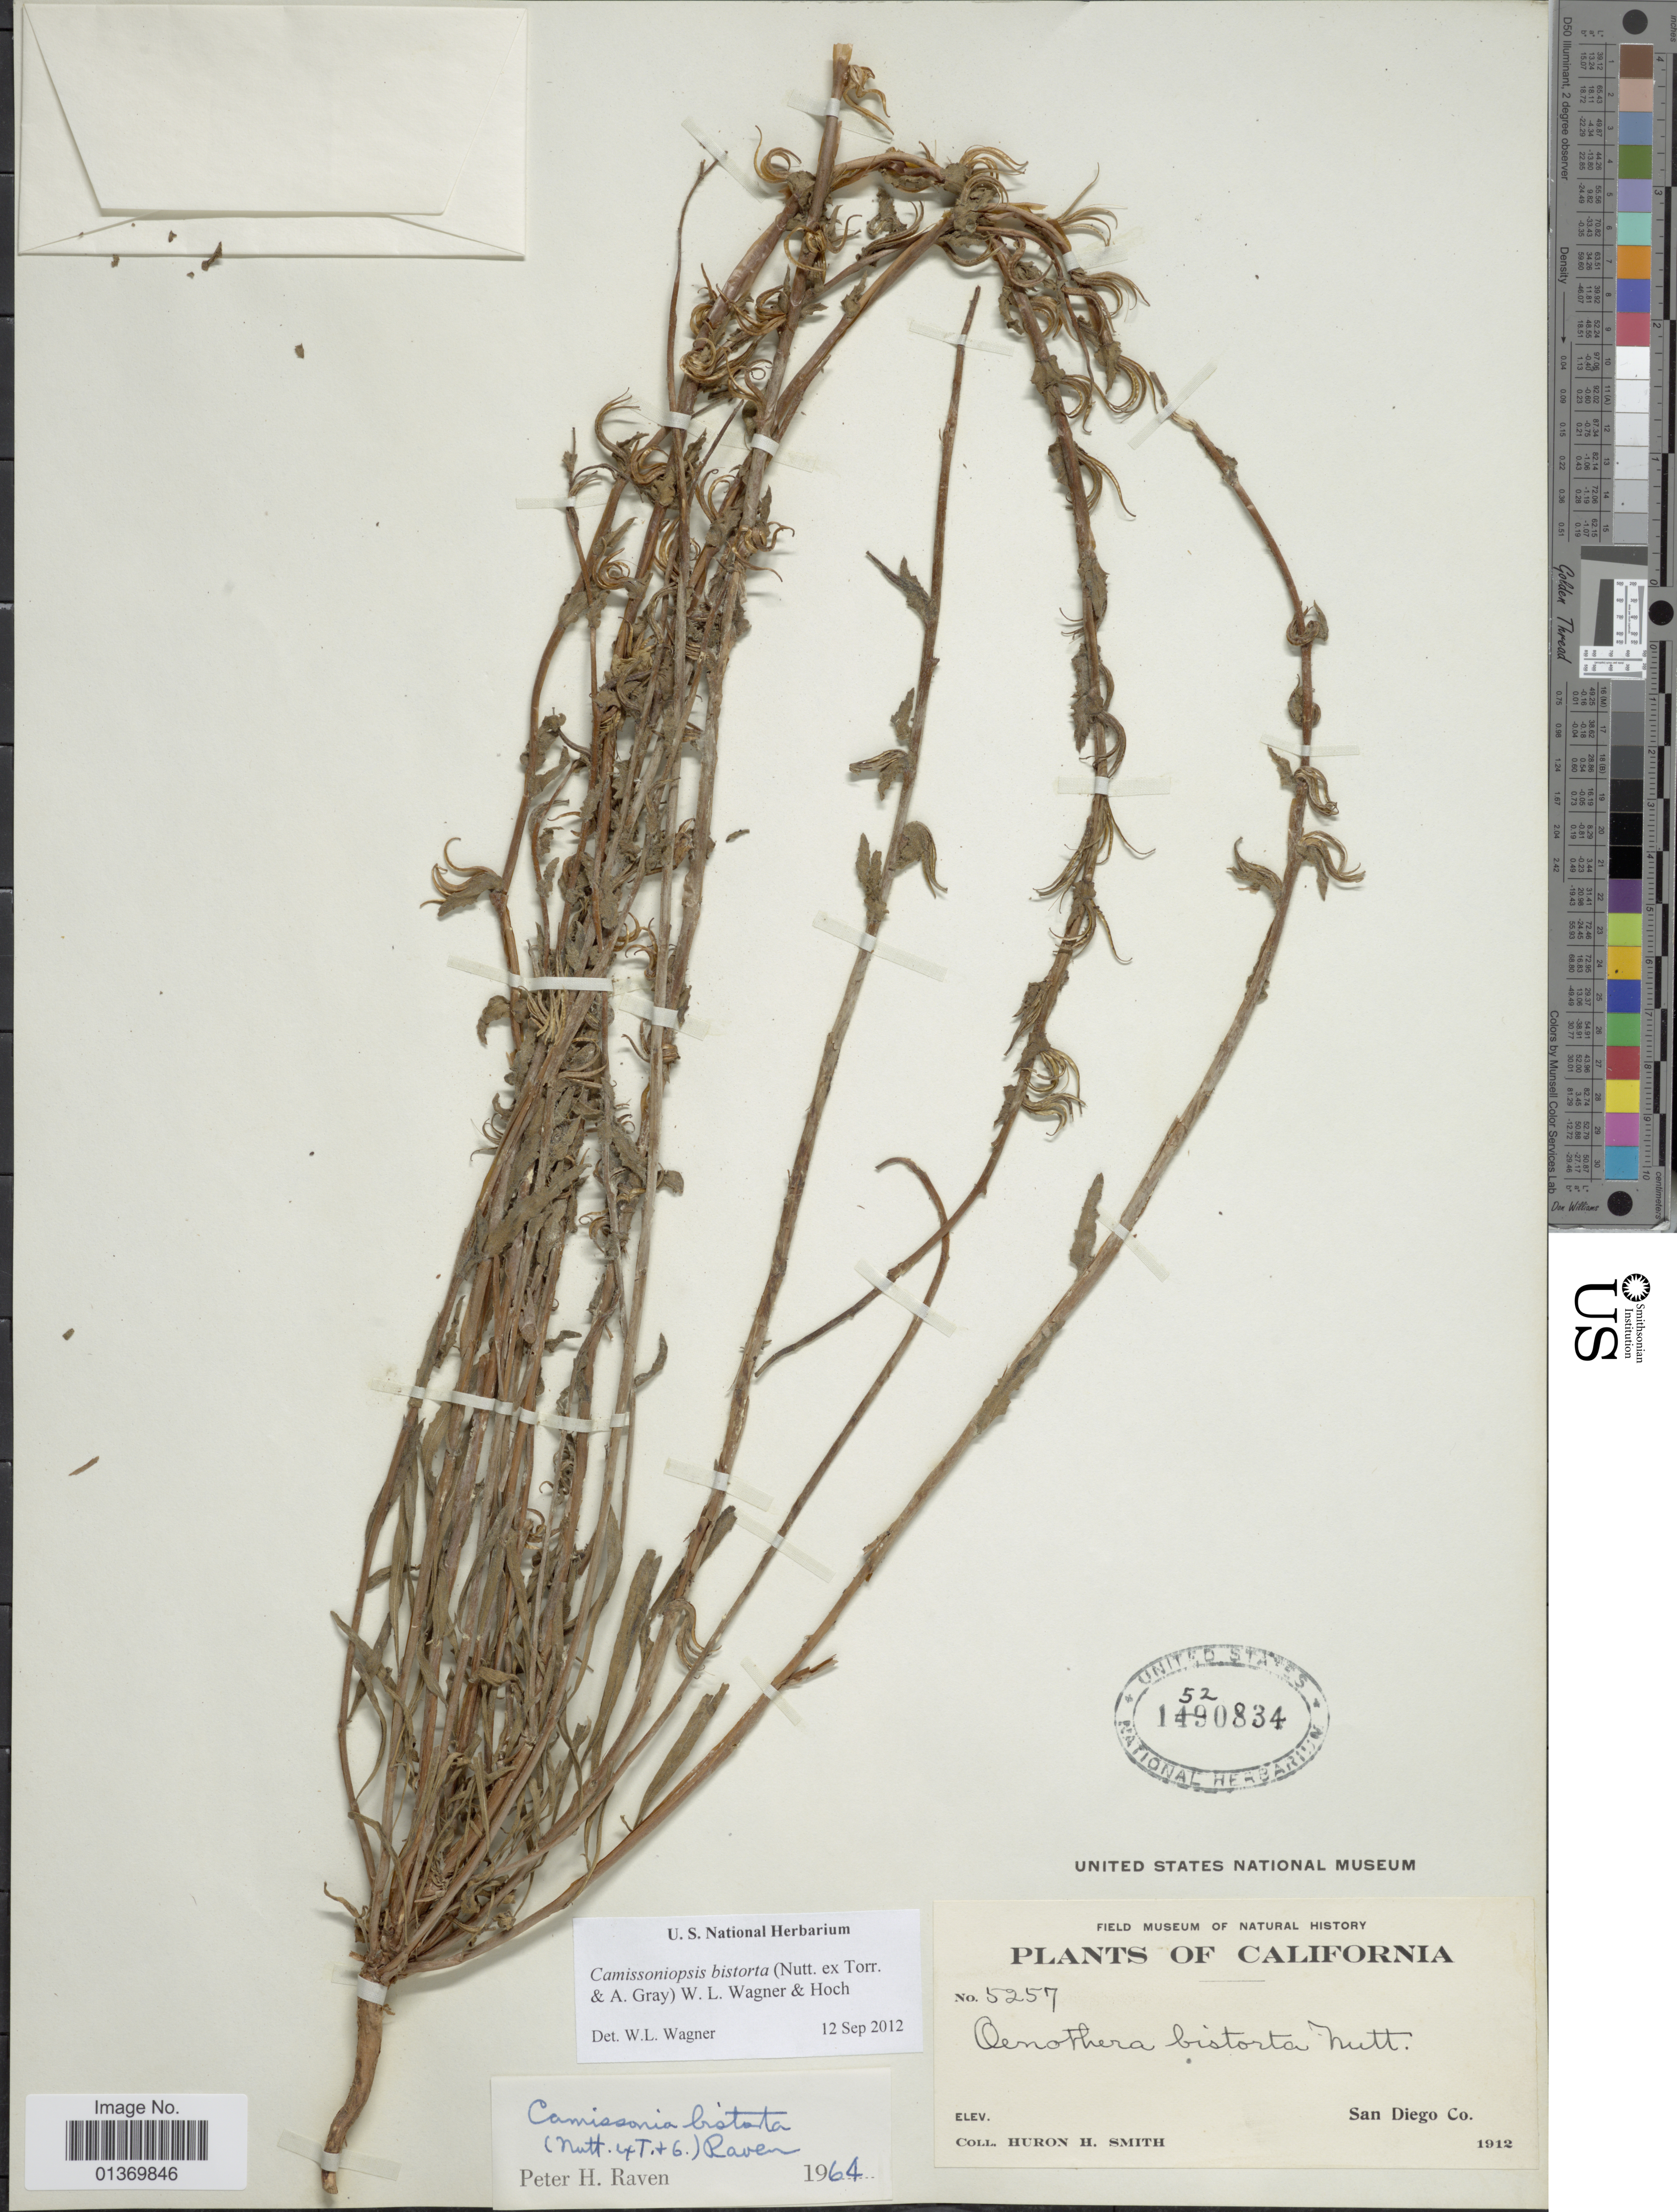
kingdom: Plantae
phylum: Tracheophyta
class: Magnoliopsida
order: Myrtales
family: Onagraceae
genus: Camissoniopsis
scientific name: Camissoniopsis bistorta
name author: (Nutt. ex Torr. & A. Gray) W.L. Wagner & Hoch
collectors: Huron H. Smith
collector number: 5257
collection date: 1912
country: United States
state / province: California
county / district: San Diego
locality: San Diego Co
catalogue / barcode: US 1520834